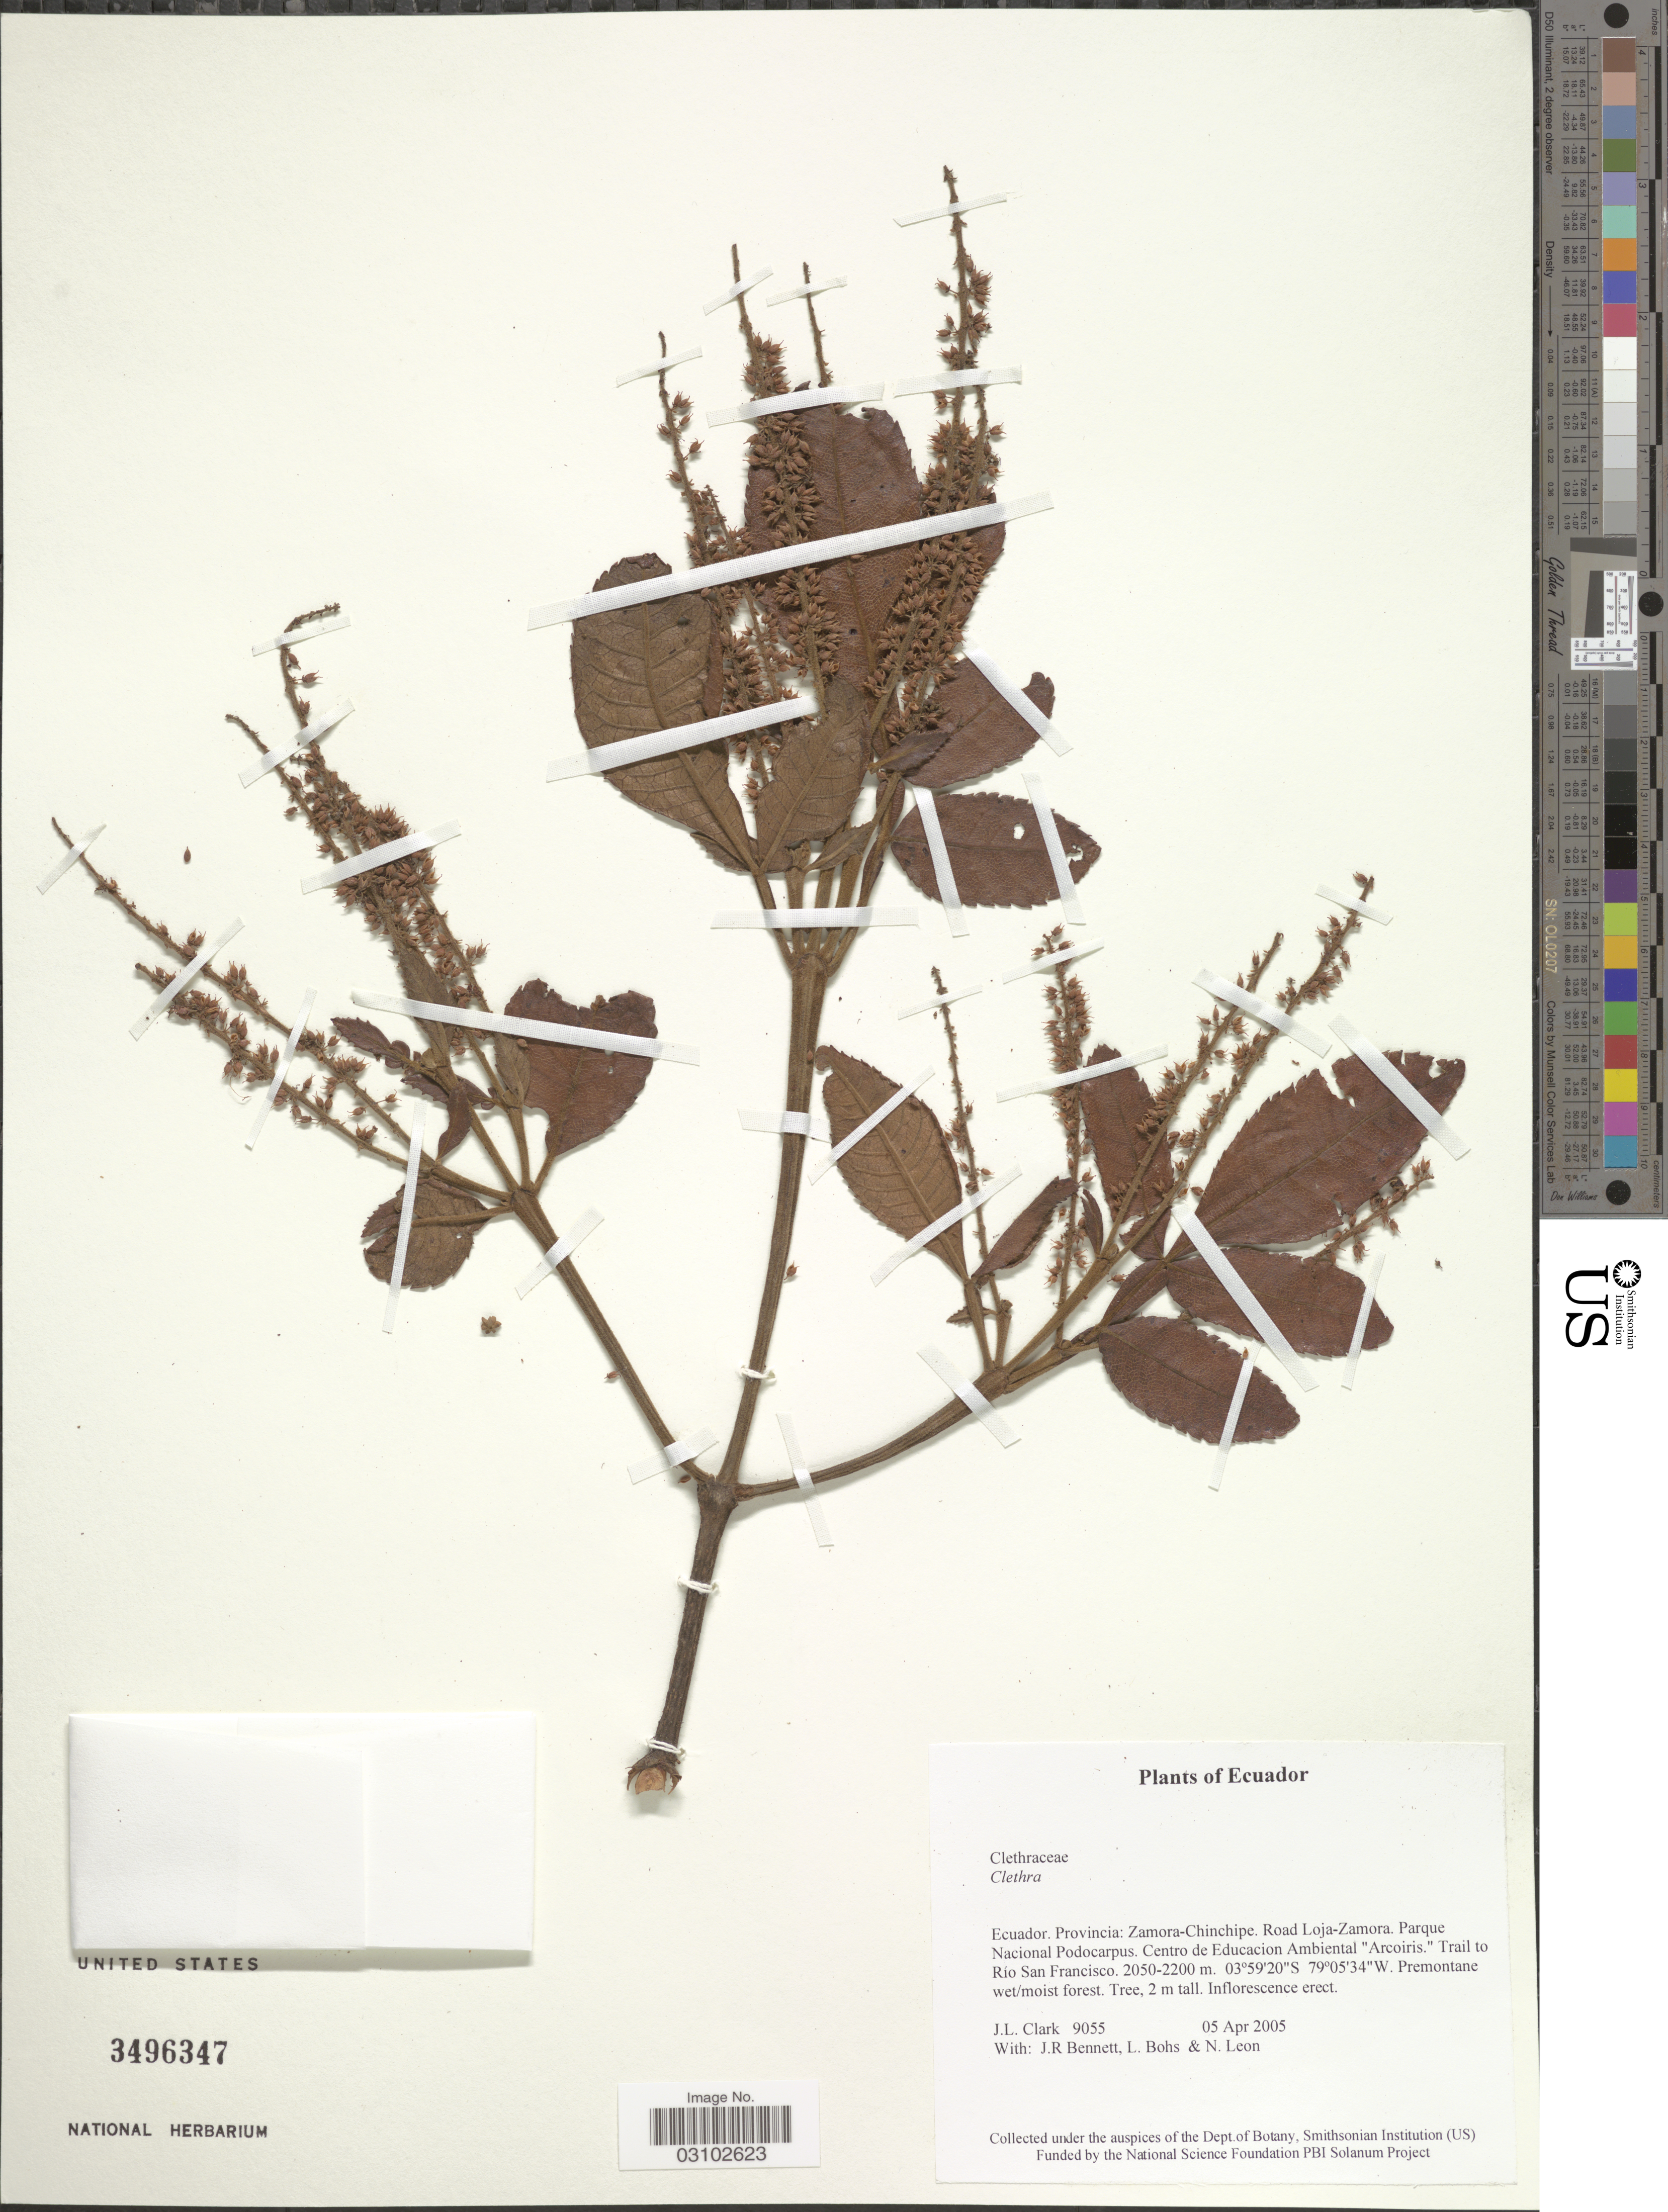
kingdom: Plantae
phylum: Tracheophyta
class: Magnoliopsida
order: Ericales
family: Clethraceae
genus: Clethra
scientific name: Clethra sp.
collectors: J. L. Clark, J. R. Bennett, L. A. Bohs & N. Leon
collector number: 9055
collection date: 2005-04-05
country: Ecuador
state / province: Zamora-Chinchipe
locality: Road Loja-Zamora. Parque Nacional Podocarpus. Centro de Educacion Ambiental "Arcoiris." Trail to Río San Francisco.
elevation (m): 2050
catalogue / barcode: US 3496347